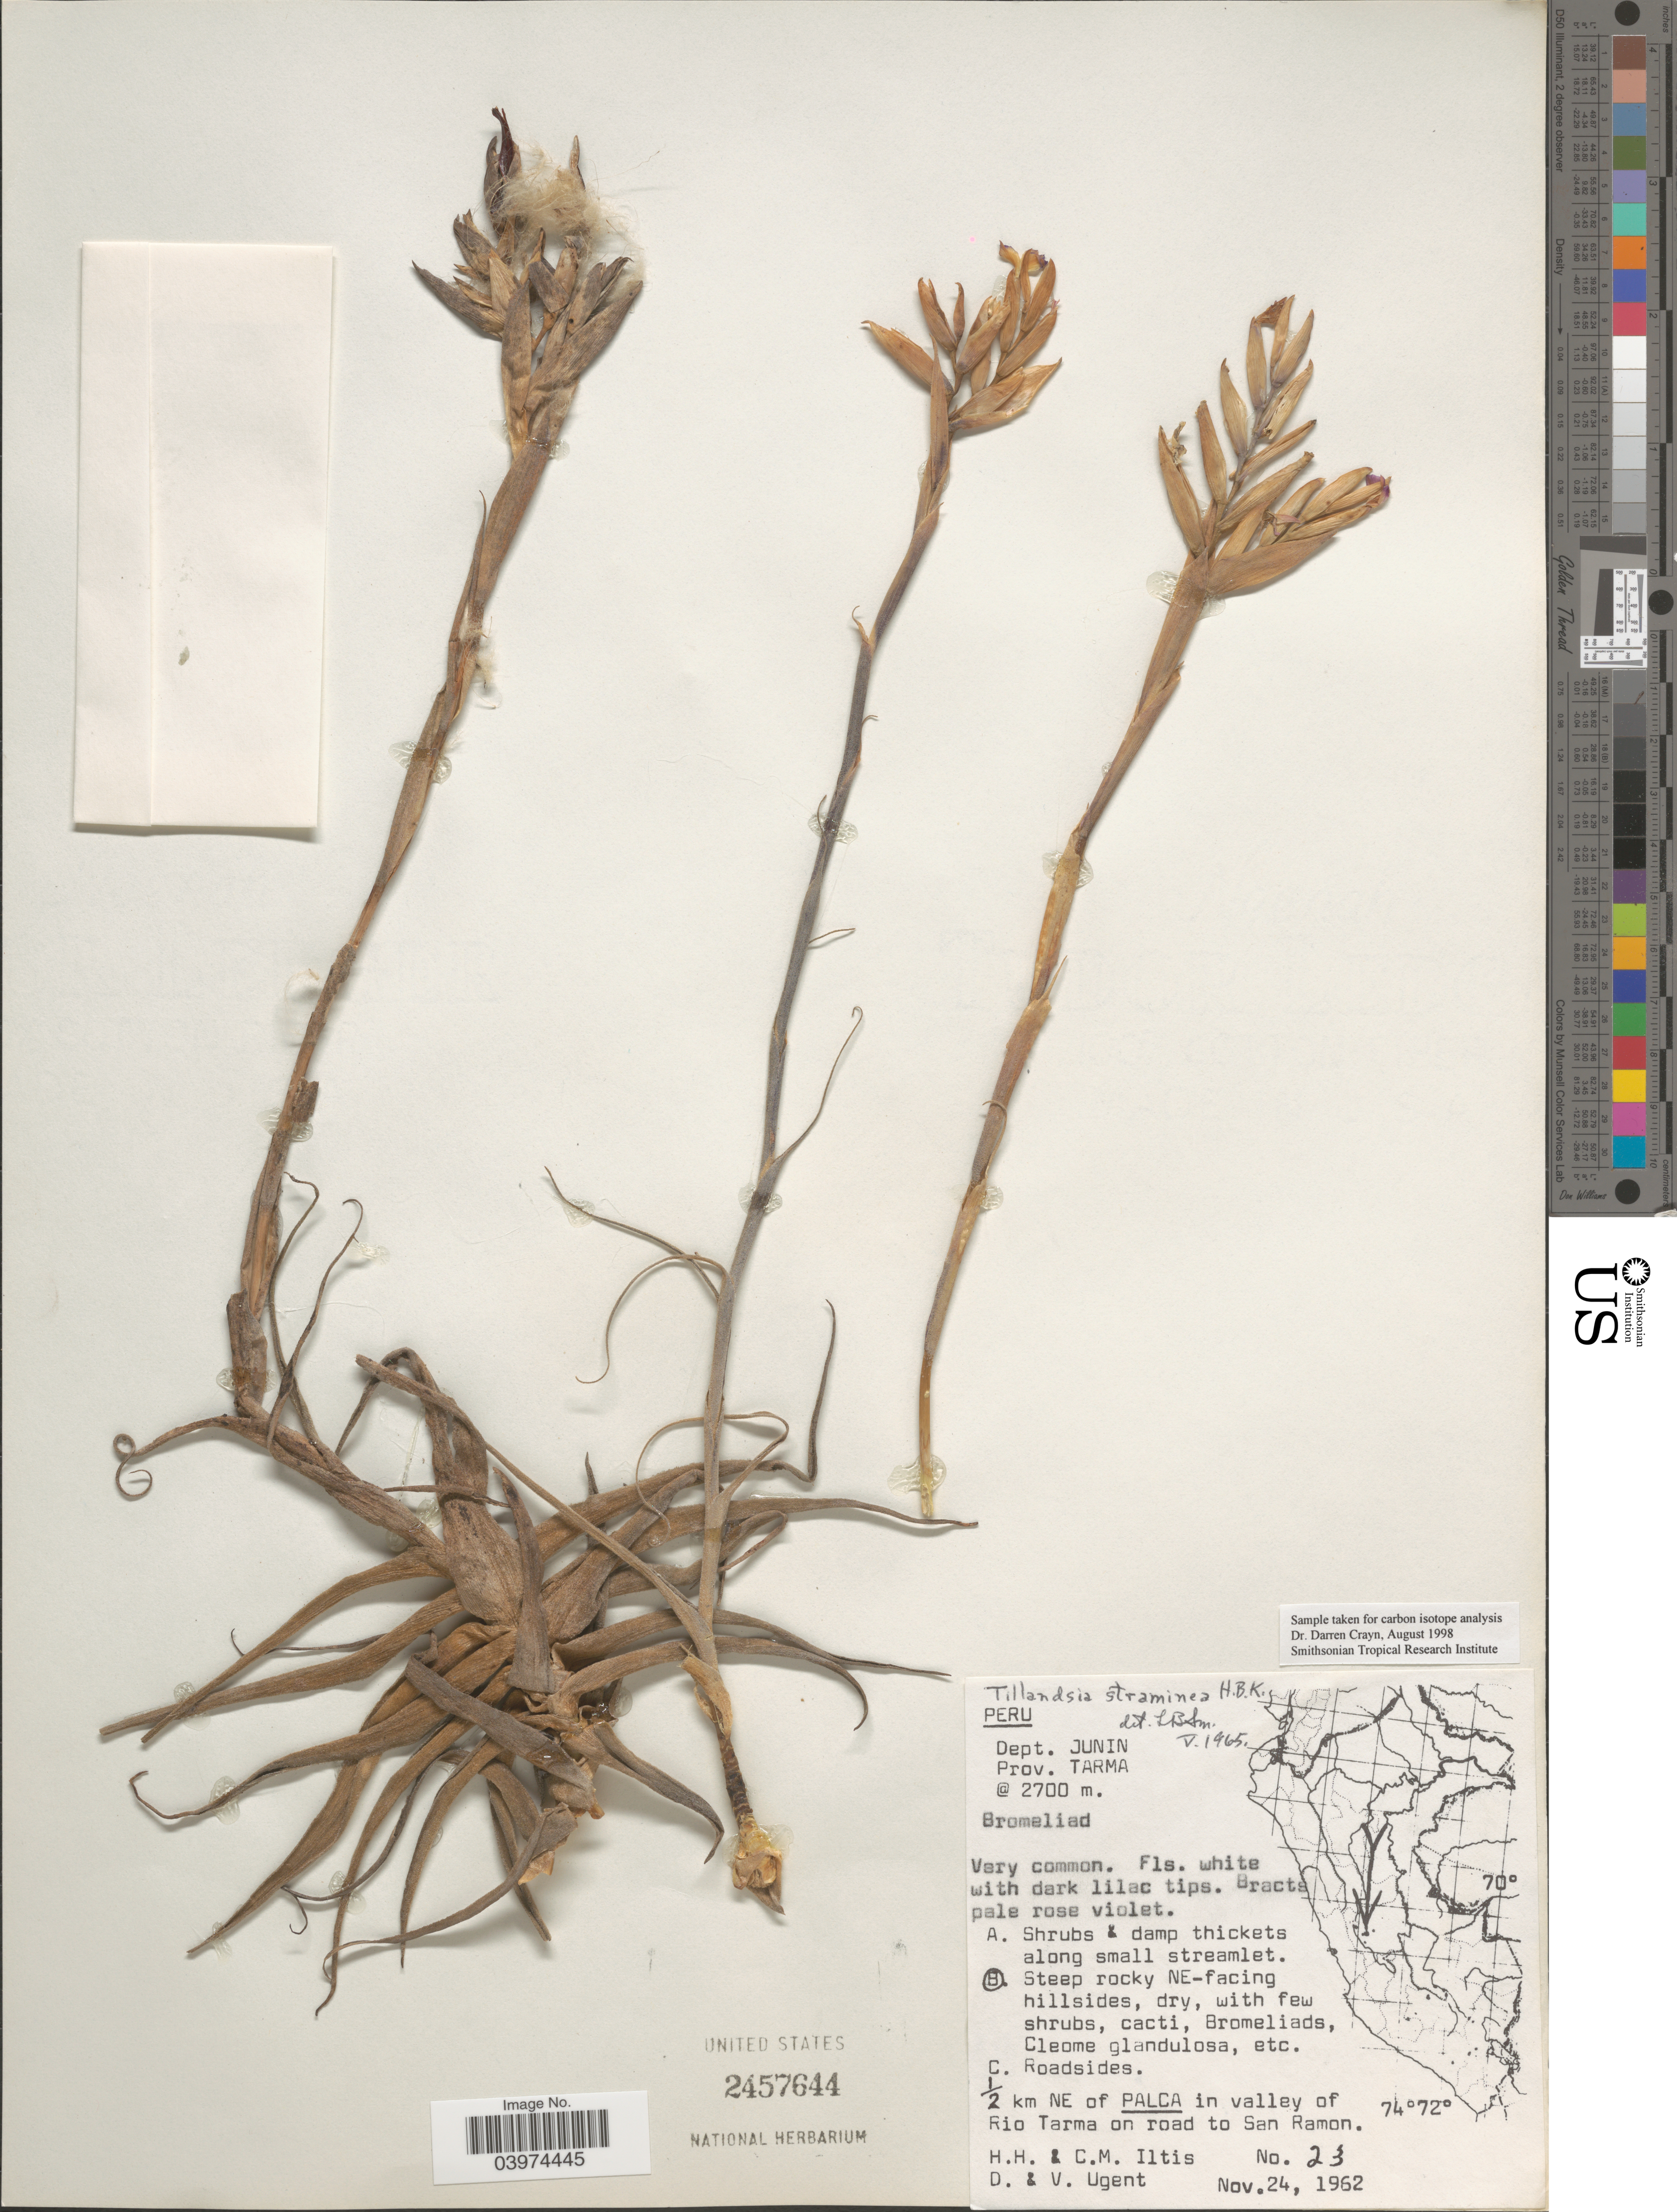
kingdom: Plantae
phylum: Tracheophyta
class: Liliopsida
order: Poales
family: Bromeliaceae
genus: Tillandsia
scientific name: Tillandsia straminea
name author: Kunth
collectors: H. H. Iltis, C. M Iltis, D. Ugent & V. Ugent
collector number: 23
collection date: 1962-11-24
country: Peru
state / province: Junín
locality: Dept. Junin. Prov. Tarma. Steep rocky NE-facing hillsides. ½ km NE of Palca in valley of Rio Tarma on road to San Ramon.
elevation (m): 2700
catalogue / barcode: US 2457644